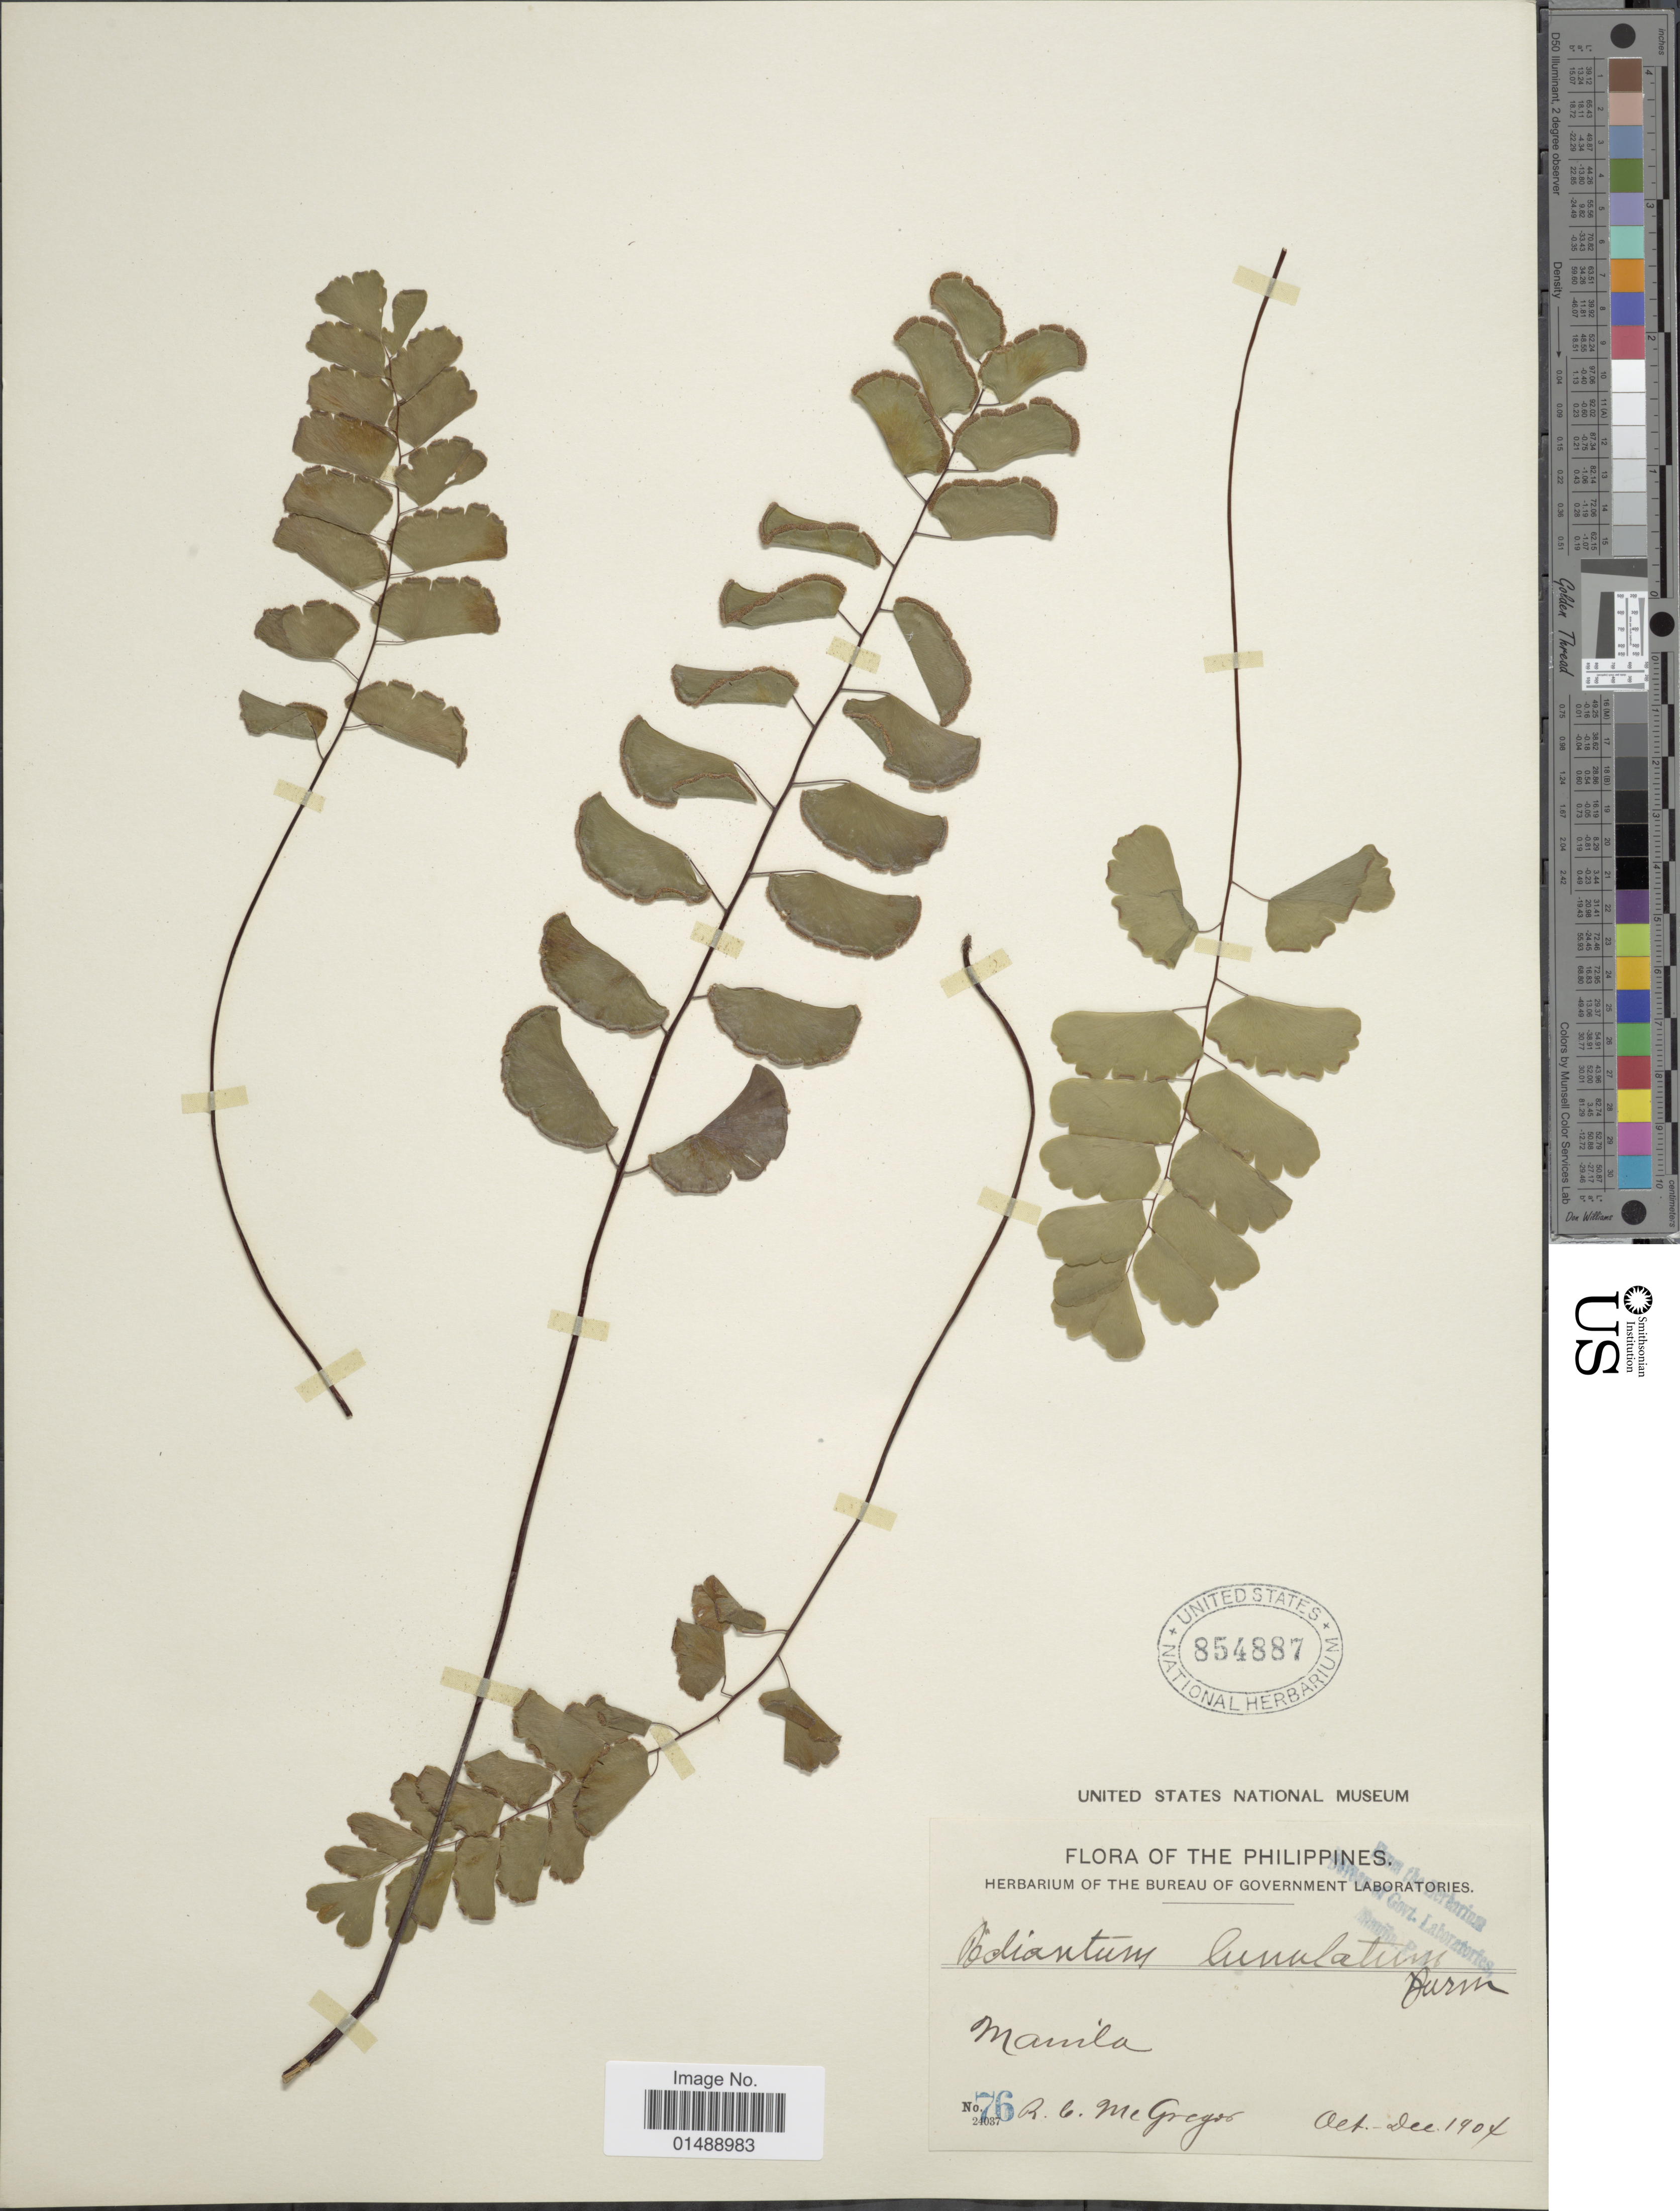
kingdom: Plantae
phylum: Tracheophyta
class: Polypodiopsida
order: Polypodiales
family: Pteridaceae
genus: Adiantum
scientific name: Adiantum philippense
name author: L.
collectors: R. C. McGregor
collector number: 76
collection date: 1904-10/1904-12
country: Philippines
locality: Manila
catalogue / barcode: US 854887